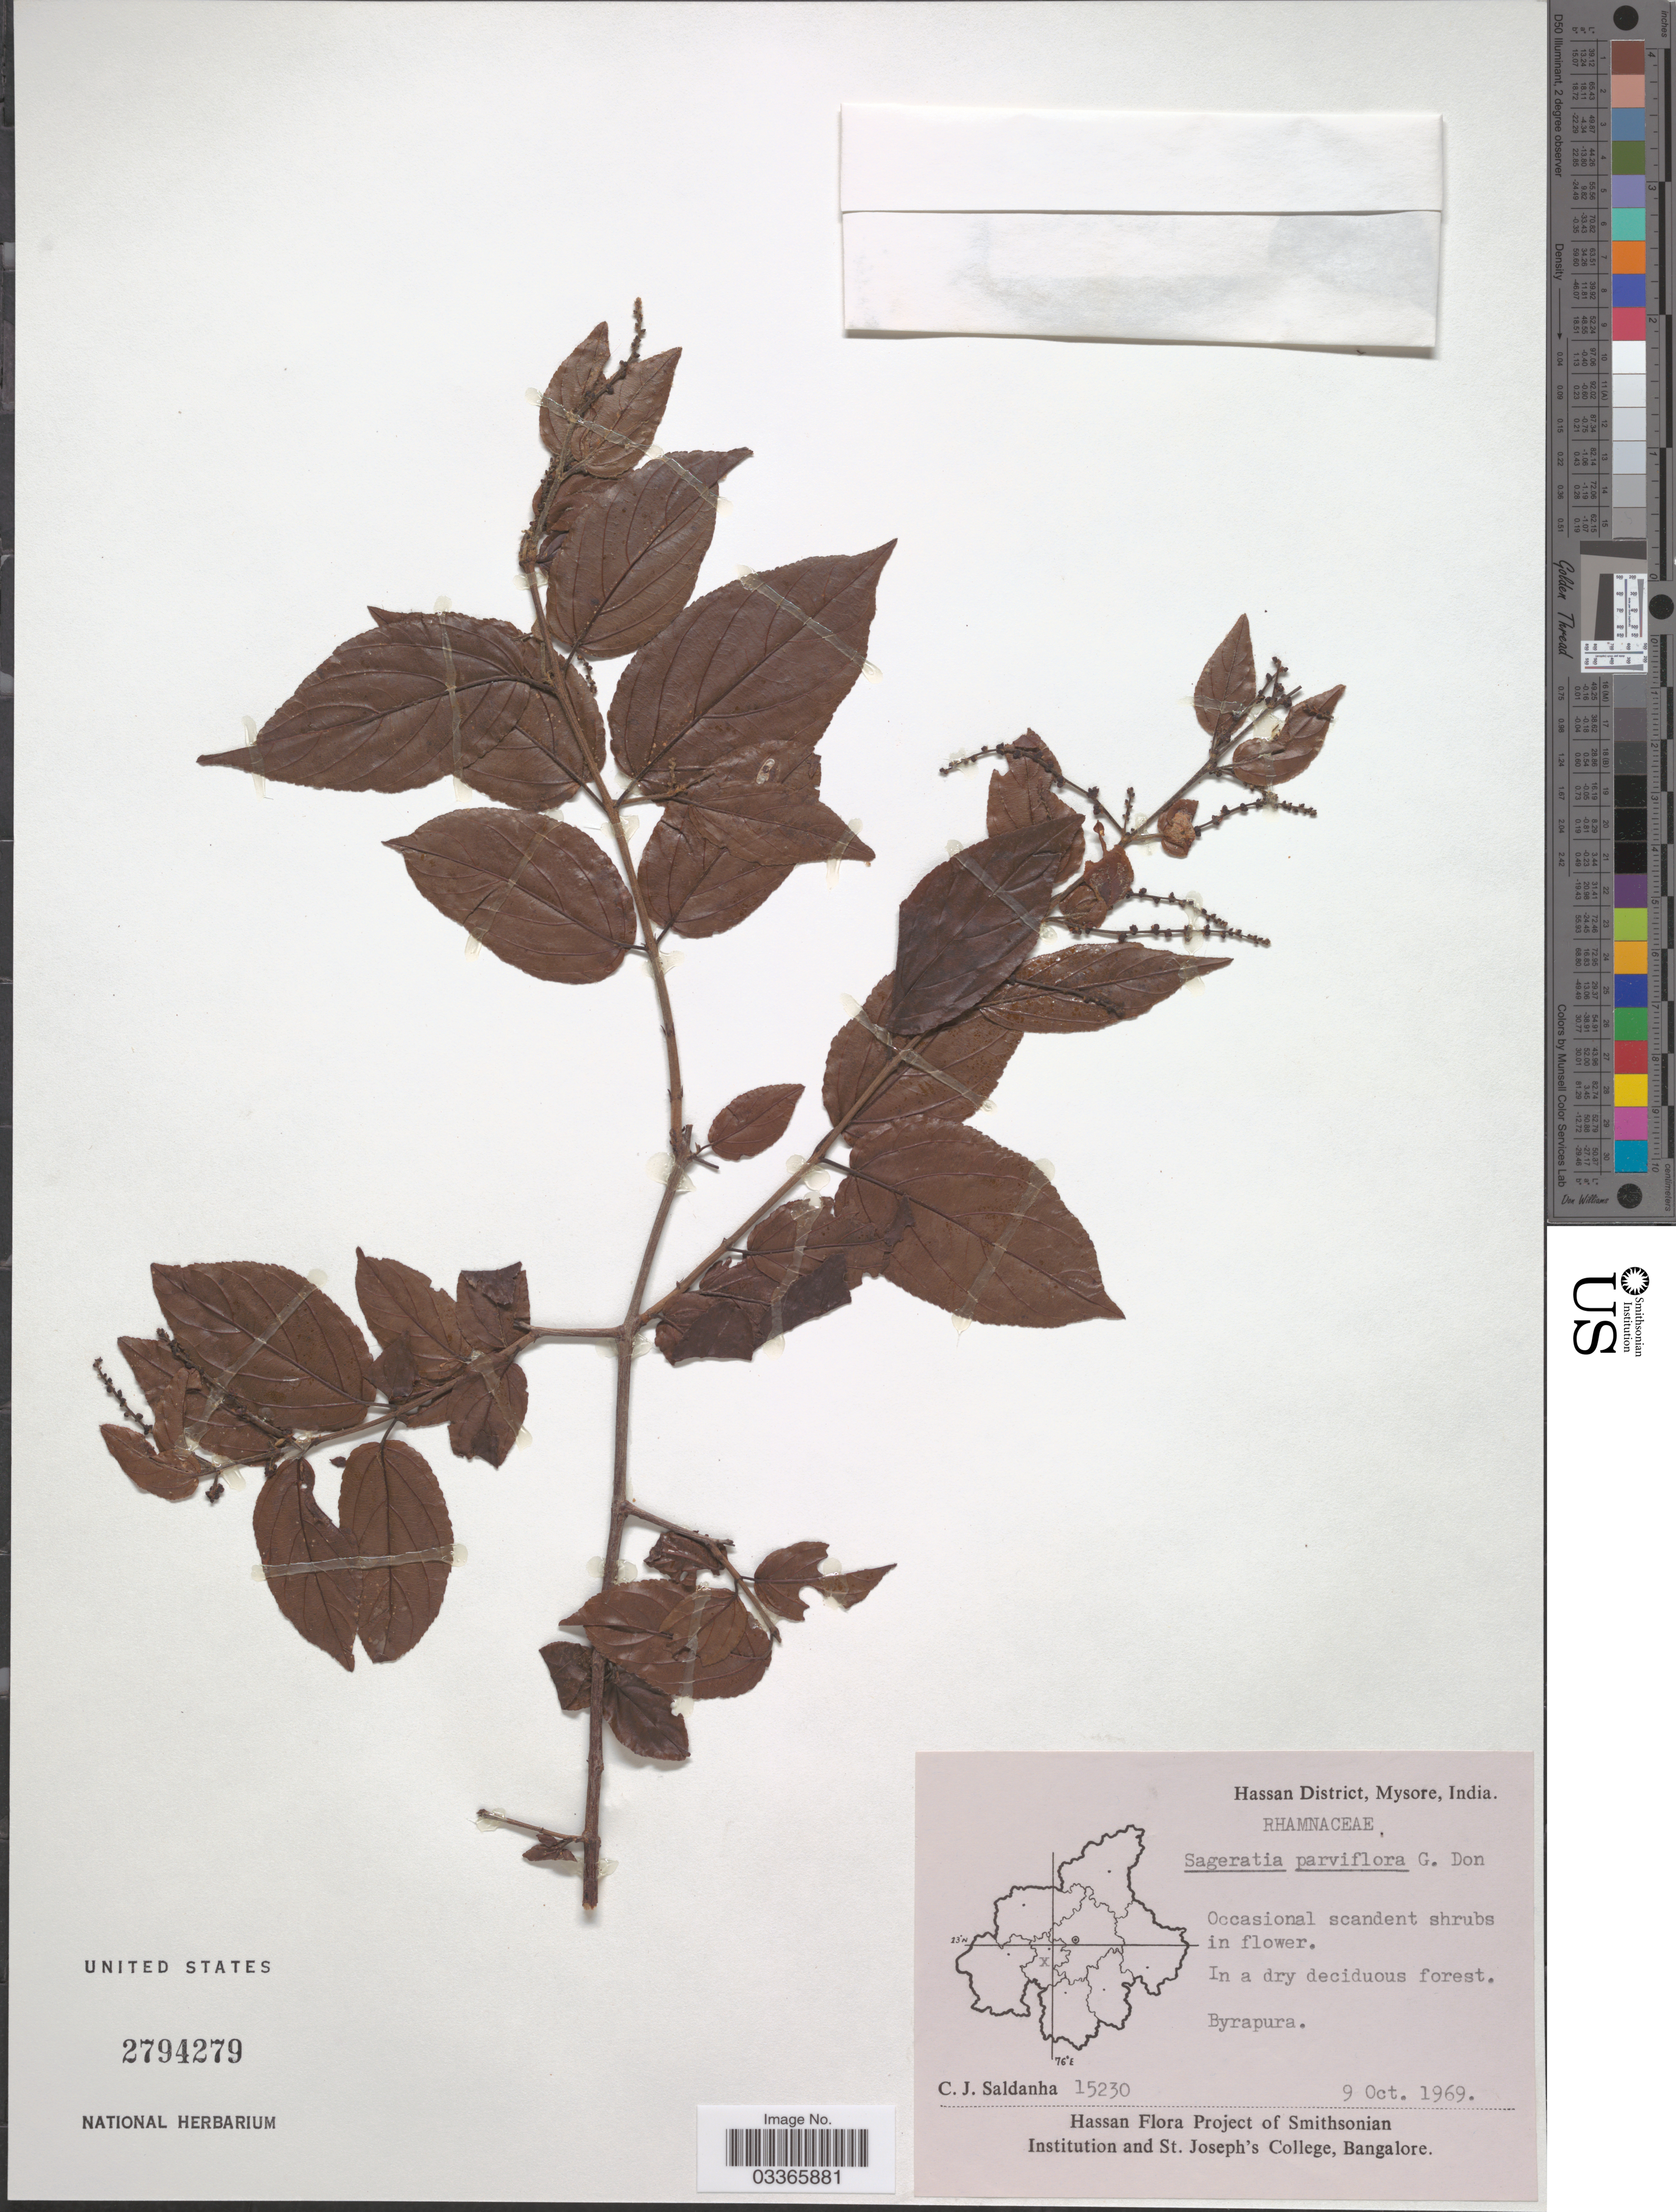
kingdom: Plantae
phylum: Tracheophyta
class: Magnoliopsida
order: Rosales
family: Rhamnaceae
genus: Sageretia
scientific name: Sageretia filiformis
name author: (Roth) G. Don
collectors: C. J. Saldanha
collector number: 15230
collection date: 1969-10-09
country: India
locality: Hassan District, Mysore. Byrapura.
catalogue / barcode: US 2794279